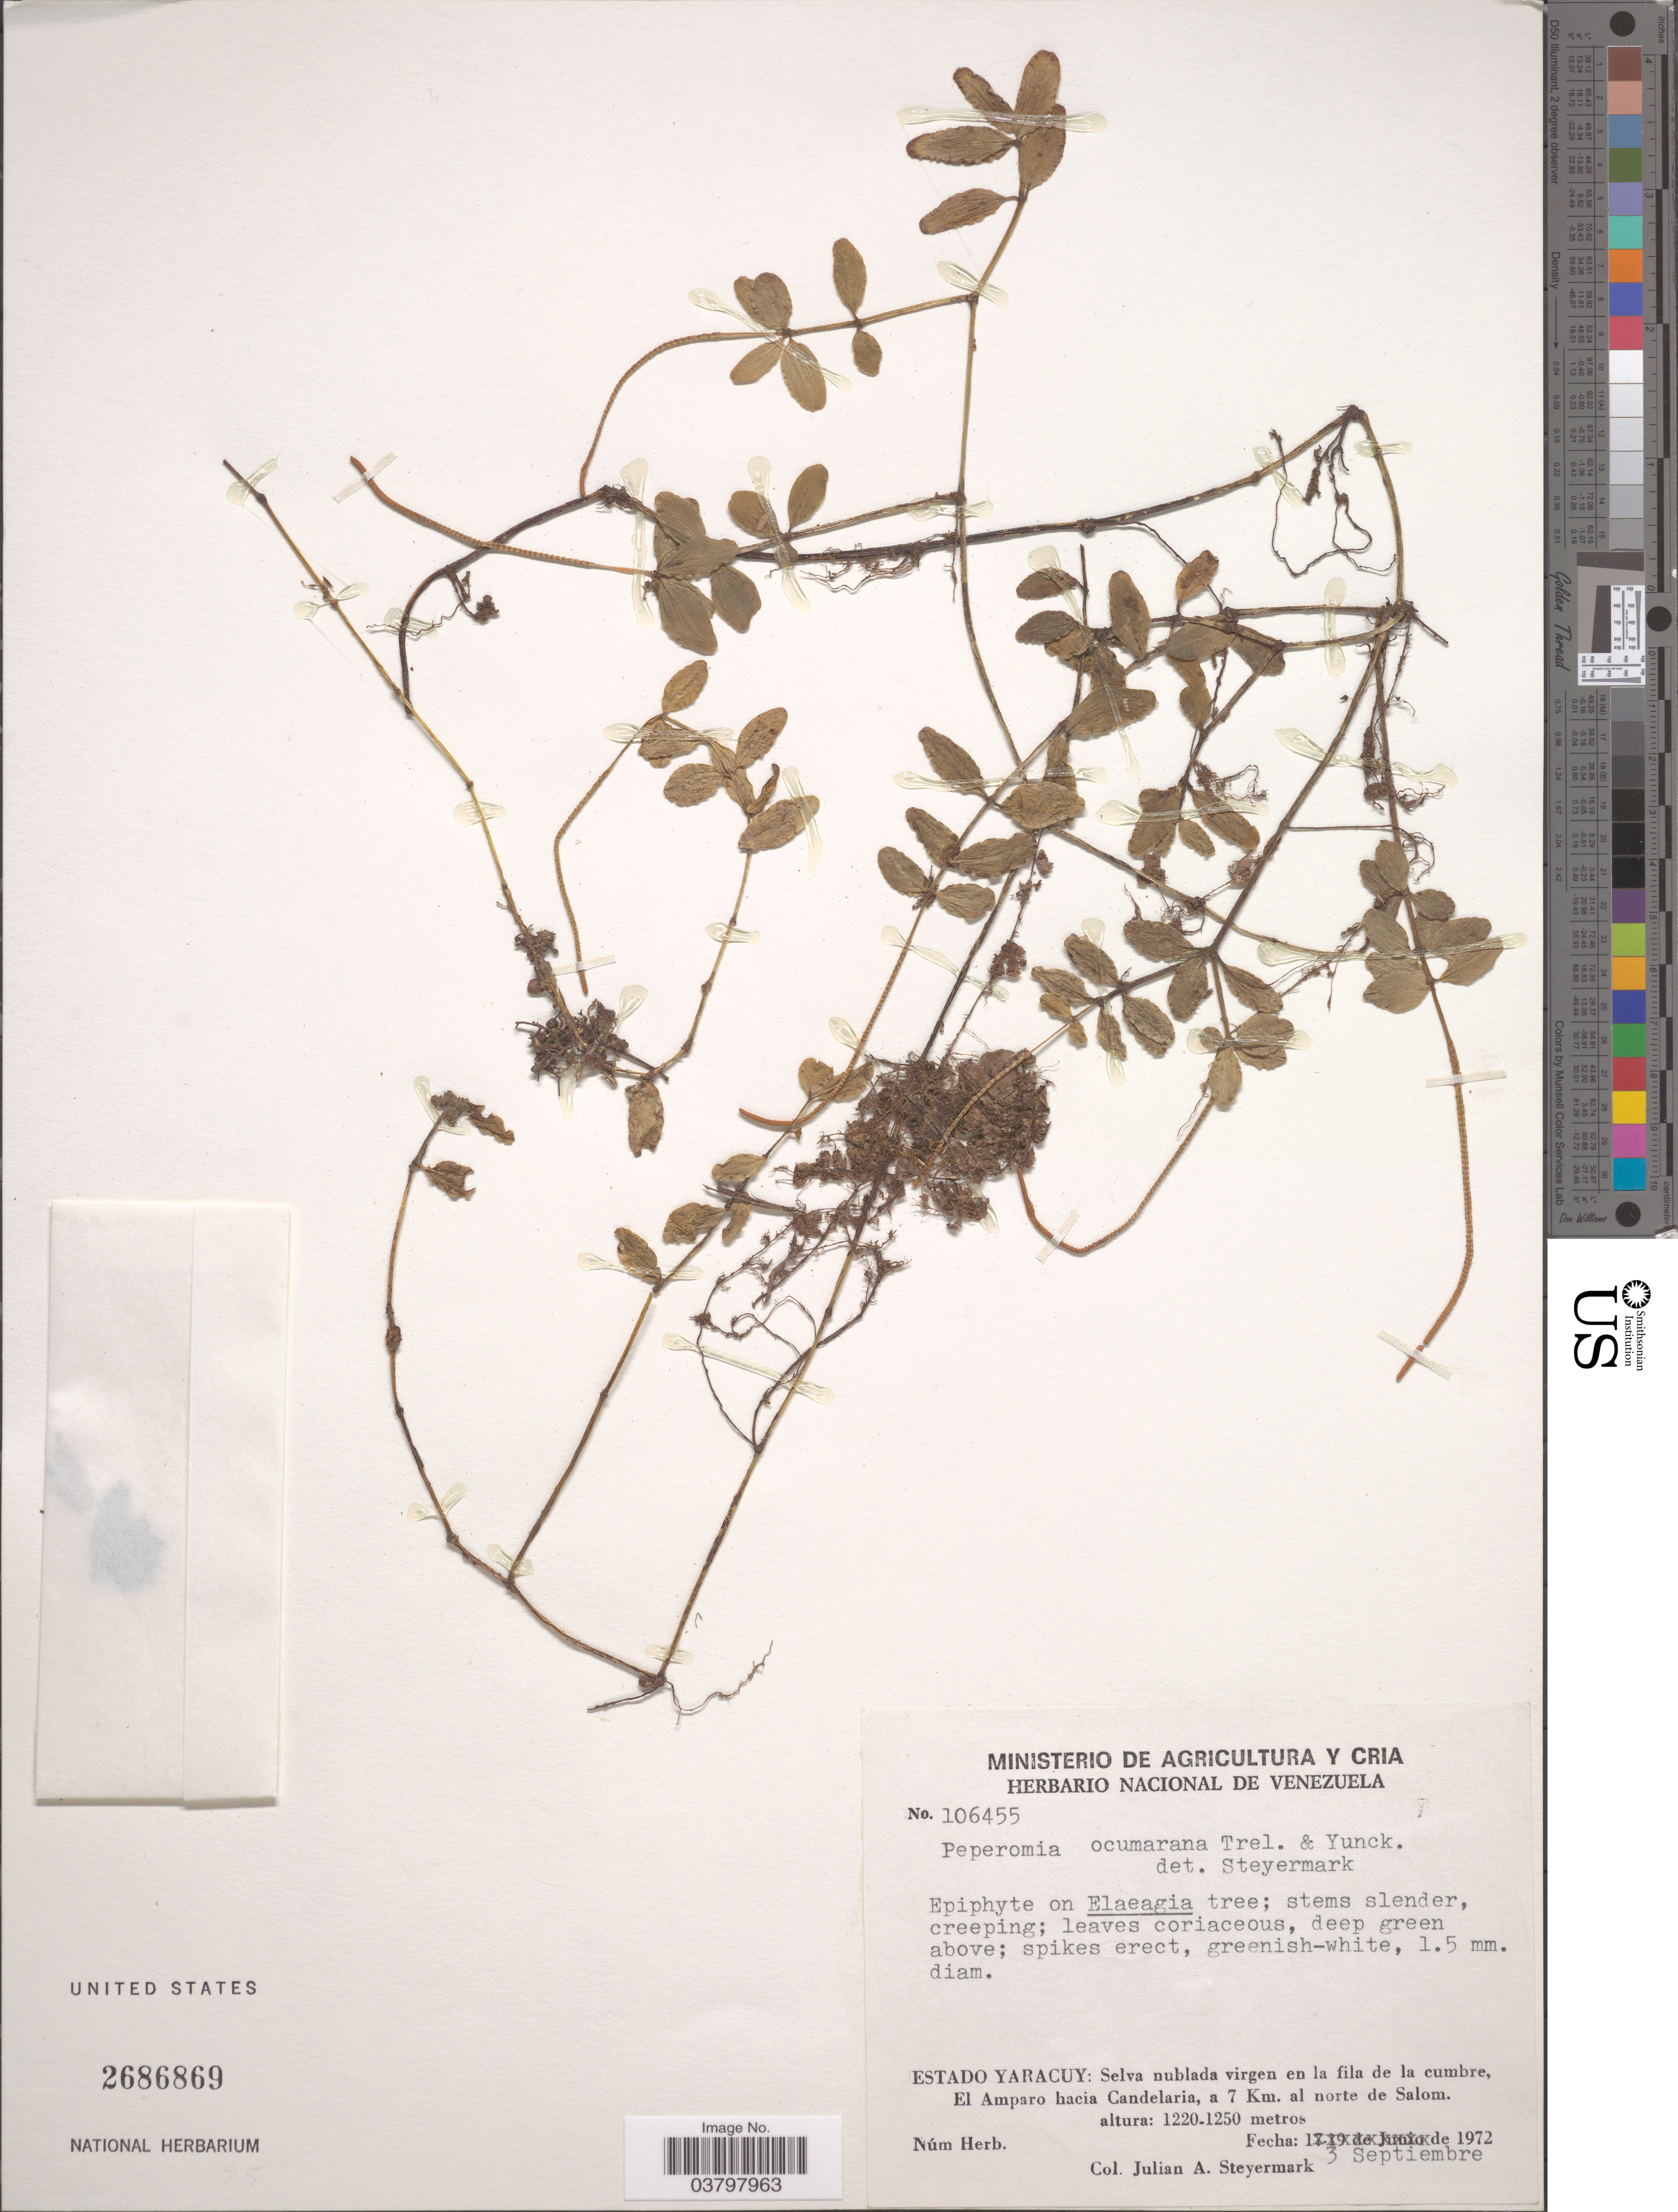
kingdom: Plantae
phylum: Tracheophyta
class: Magnoliopsida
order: Piperales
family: Piperaceae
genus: Peperomia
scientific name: Peperomia ocumarana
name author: Trel. & Yunck.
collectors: J. Steyermark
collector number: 106455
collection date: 1972-09-03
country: Venezuela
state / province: Yaracuy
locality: Selva nublada virgen en la fila de la cumbra, El Amparo hacia Candelaria, a 7 Km. al norte de Salom.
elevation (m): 1220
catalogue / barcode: US 2686869